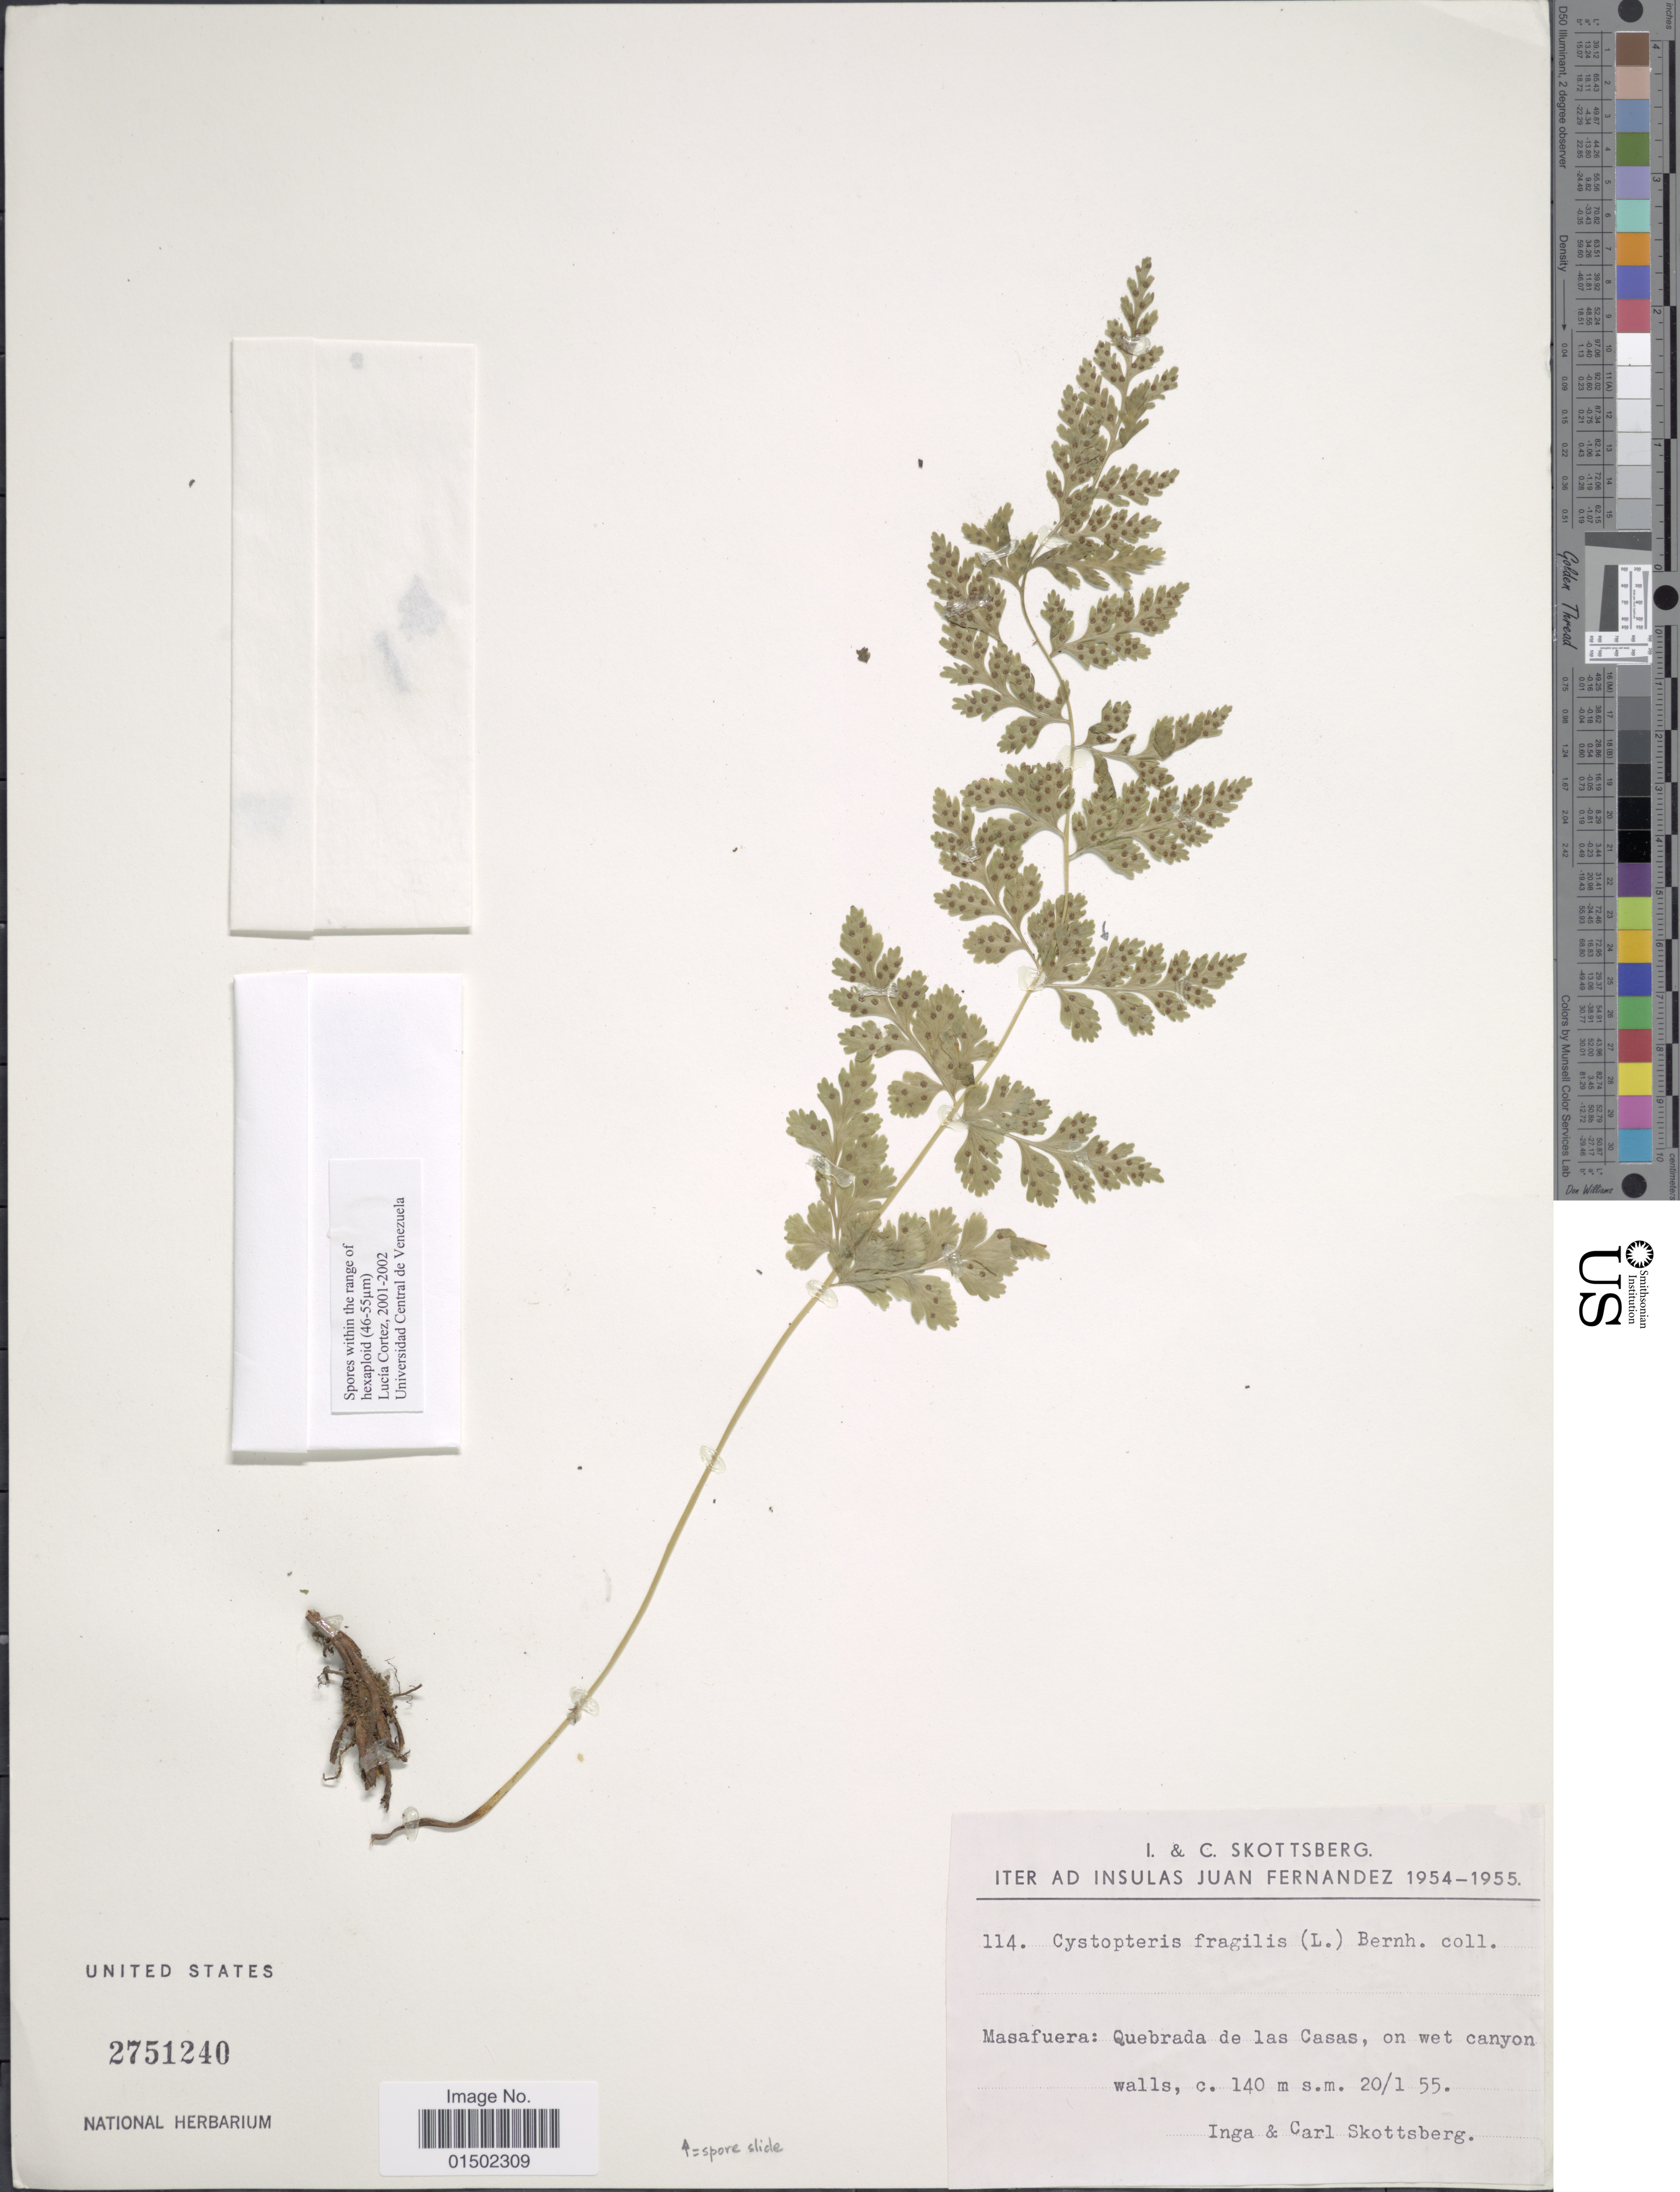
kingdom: Plantae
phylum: Tracheophyta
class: Polypodiopsida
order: Polypodiales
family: Cystopteridaceae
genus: Cystopteris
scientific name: Cystopteris fragilis var. apiiformis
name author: (Gand.) C. Chr.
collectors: I. Skottsberg & C. Skottsberg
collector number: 114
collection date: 1955-01-20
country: Chile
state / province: Valparaíso (V)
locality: Iter Ad Insulas Juan Fernandez. Masafuera: Quebrada de las Casas, on wet canyon walls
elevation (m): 140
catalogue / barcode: US 2751240